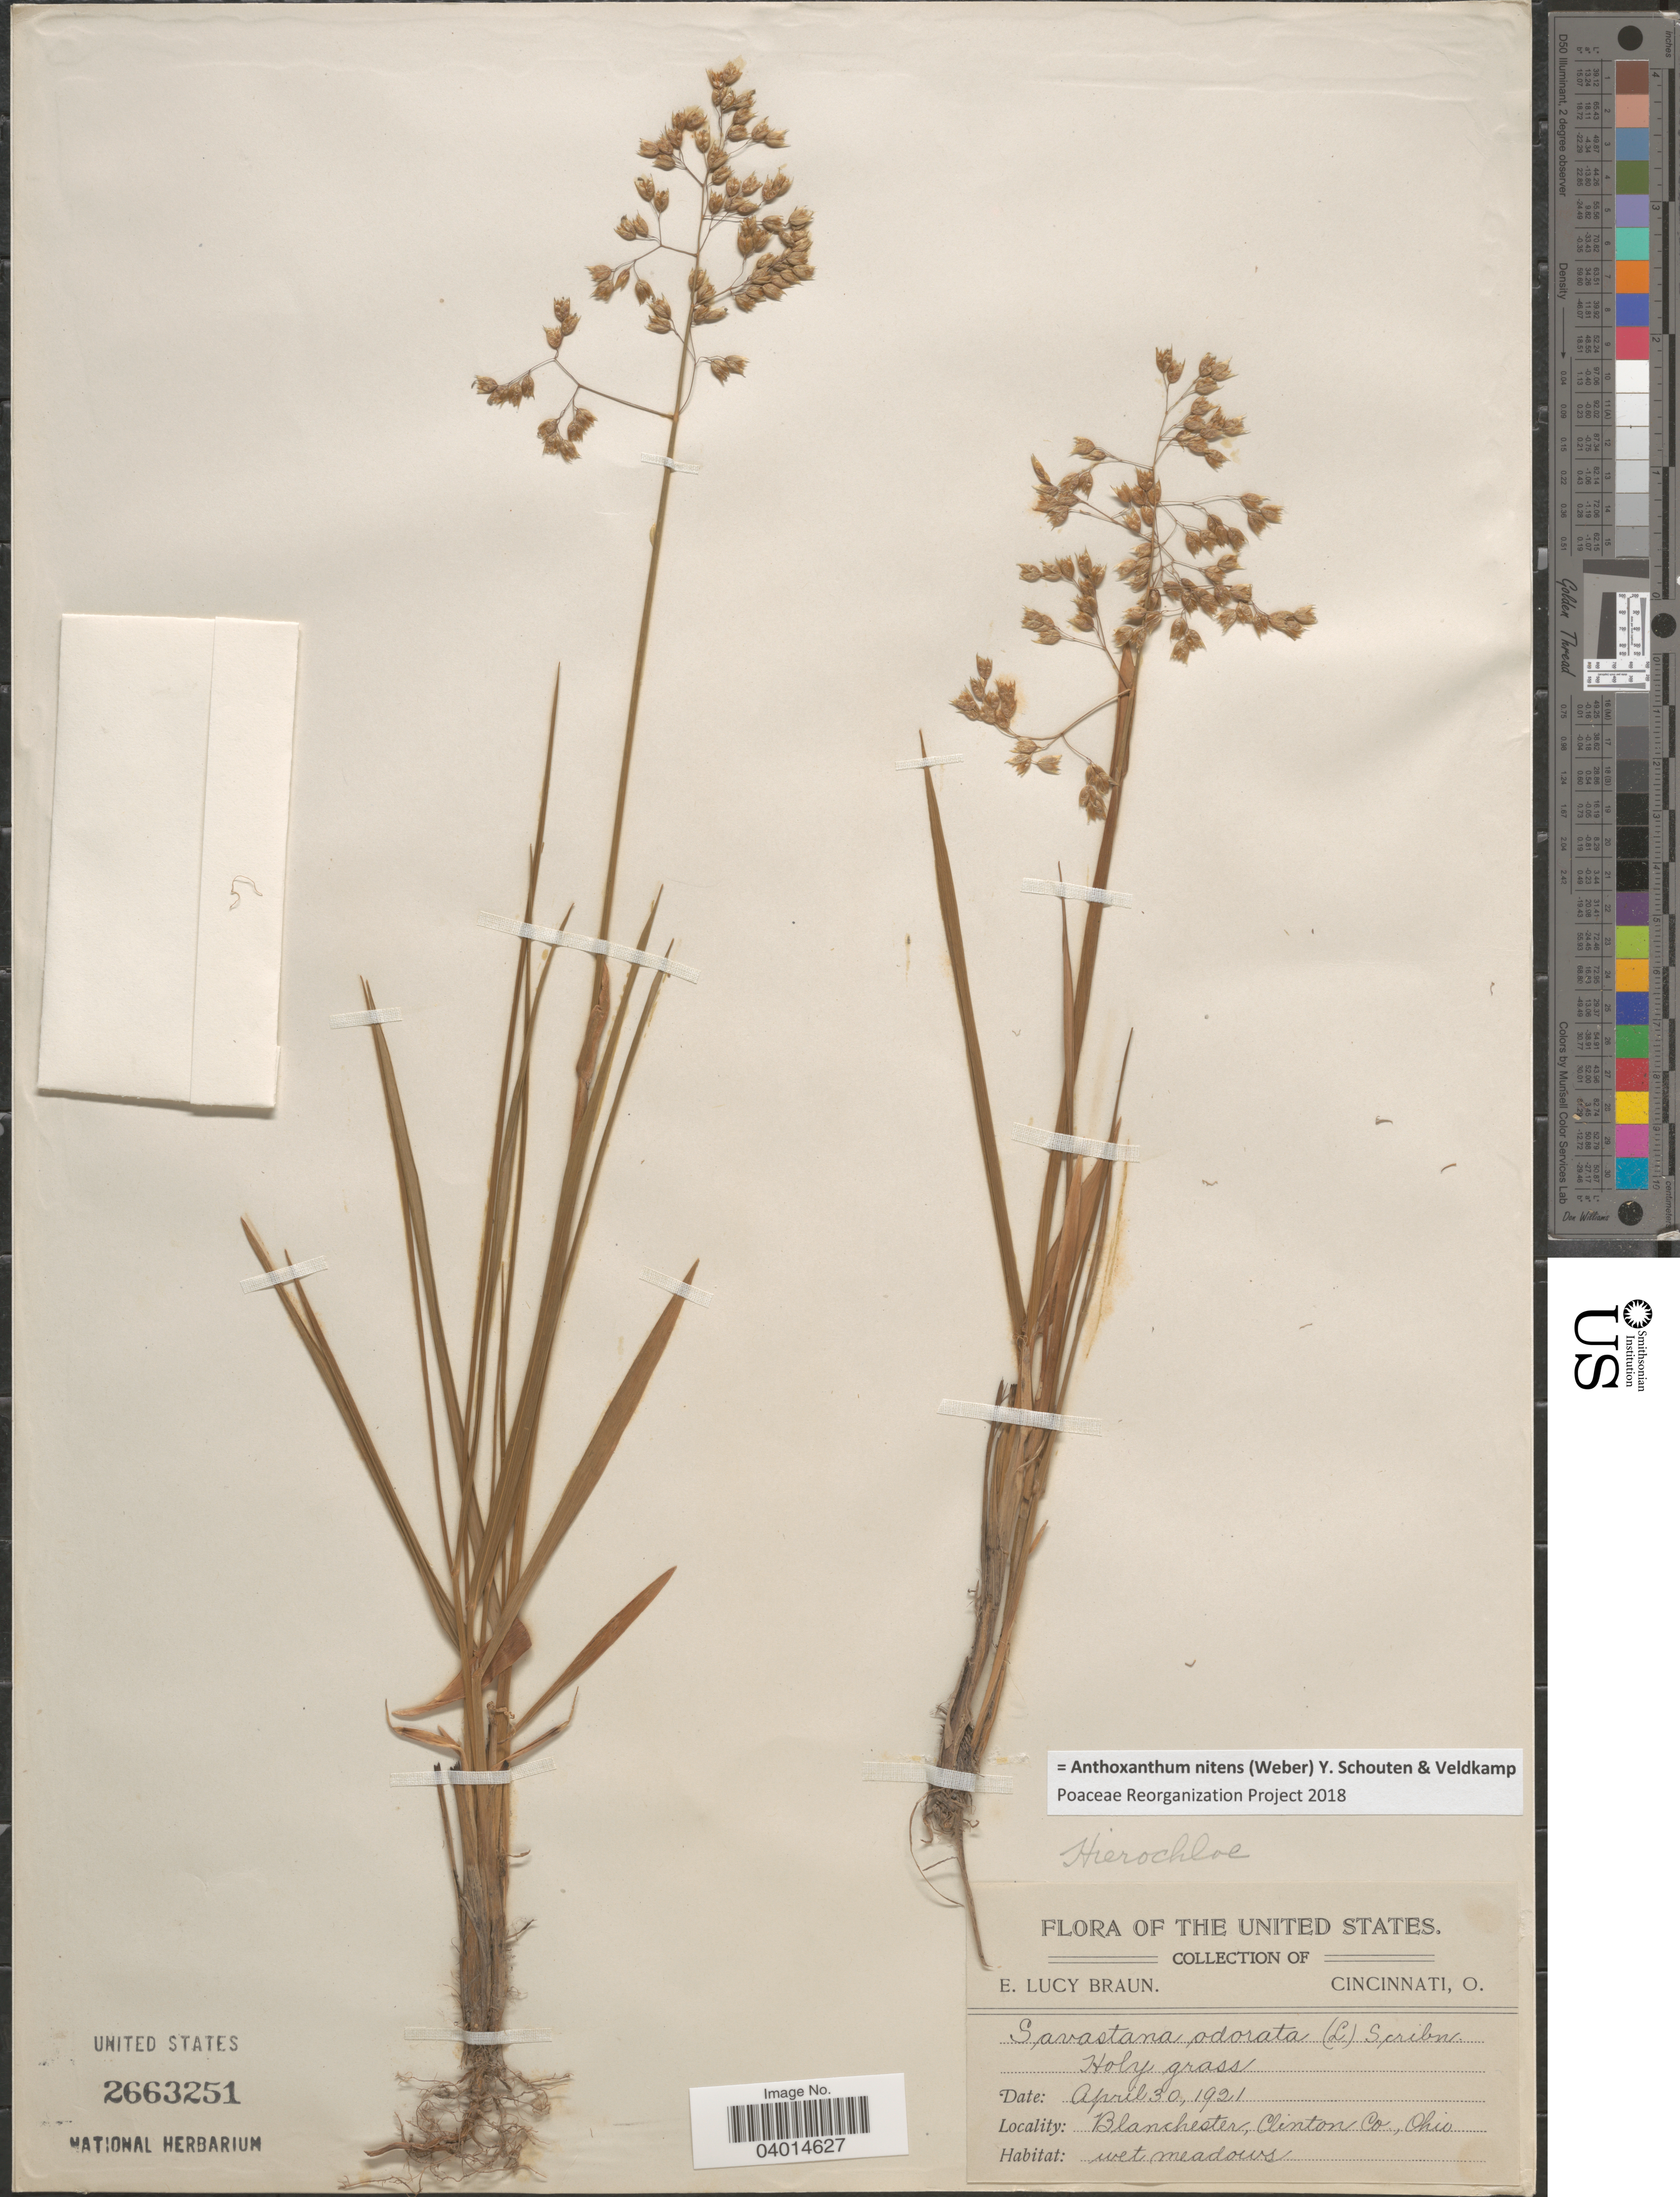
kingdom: Plantae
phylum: Tracheophyta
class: Liliopsida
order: Poales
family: Poaceae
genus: Anthoxanthum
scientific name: Anthoxanthum nitens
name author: (G.H. Weber) R.T.A. Schouten & Veldkamp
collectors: E. L. Braun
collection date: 1921-04-30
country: United States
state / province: Ohio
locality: Blanchester, Clinton Co.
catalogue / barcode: US 2663251